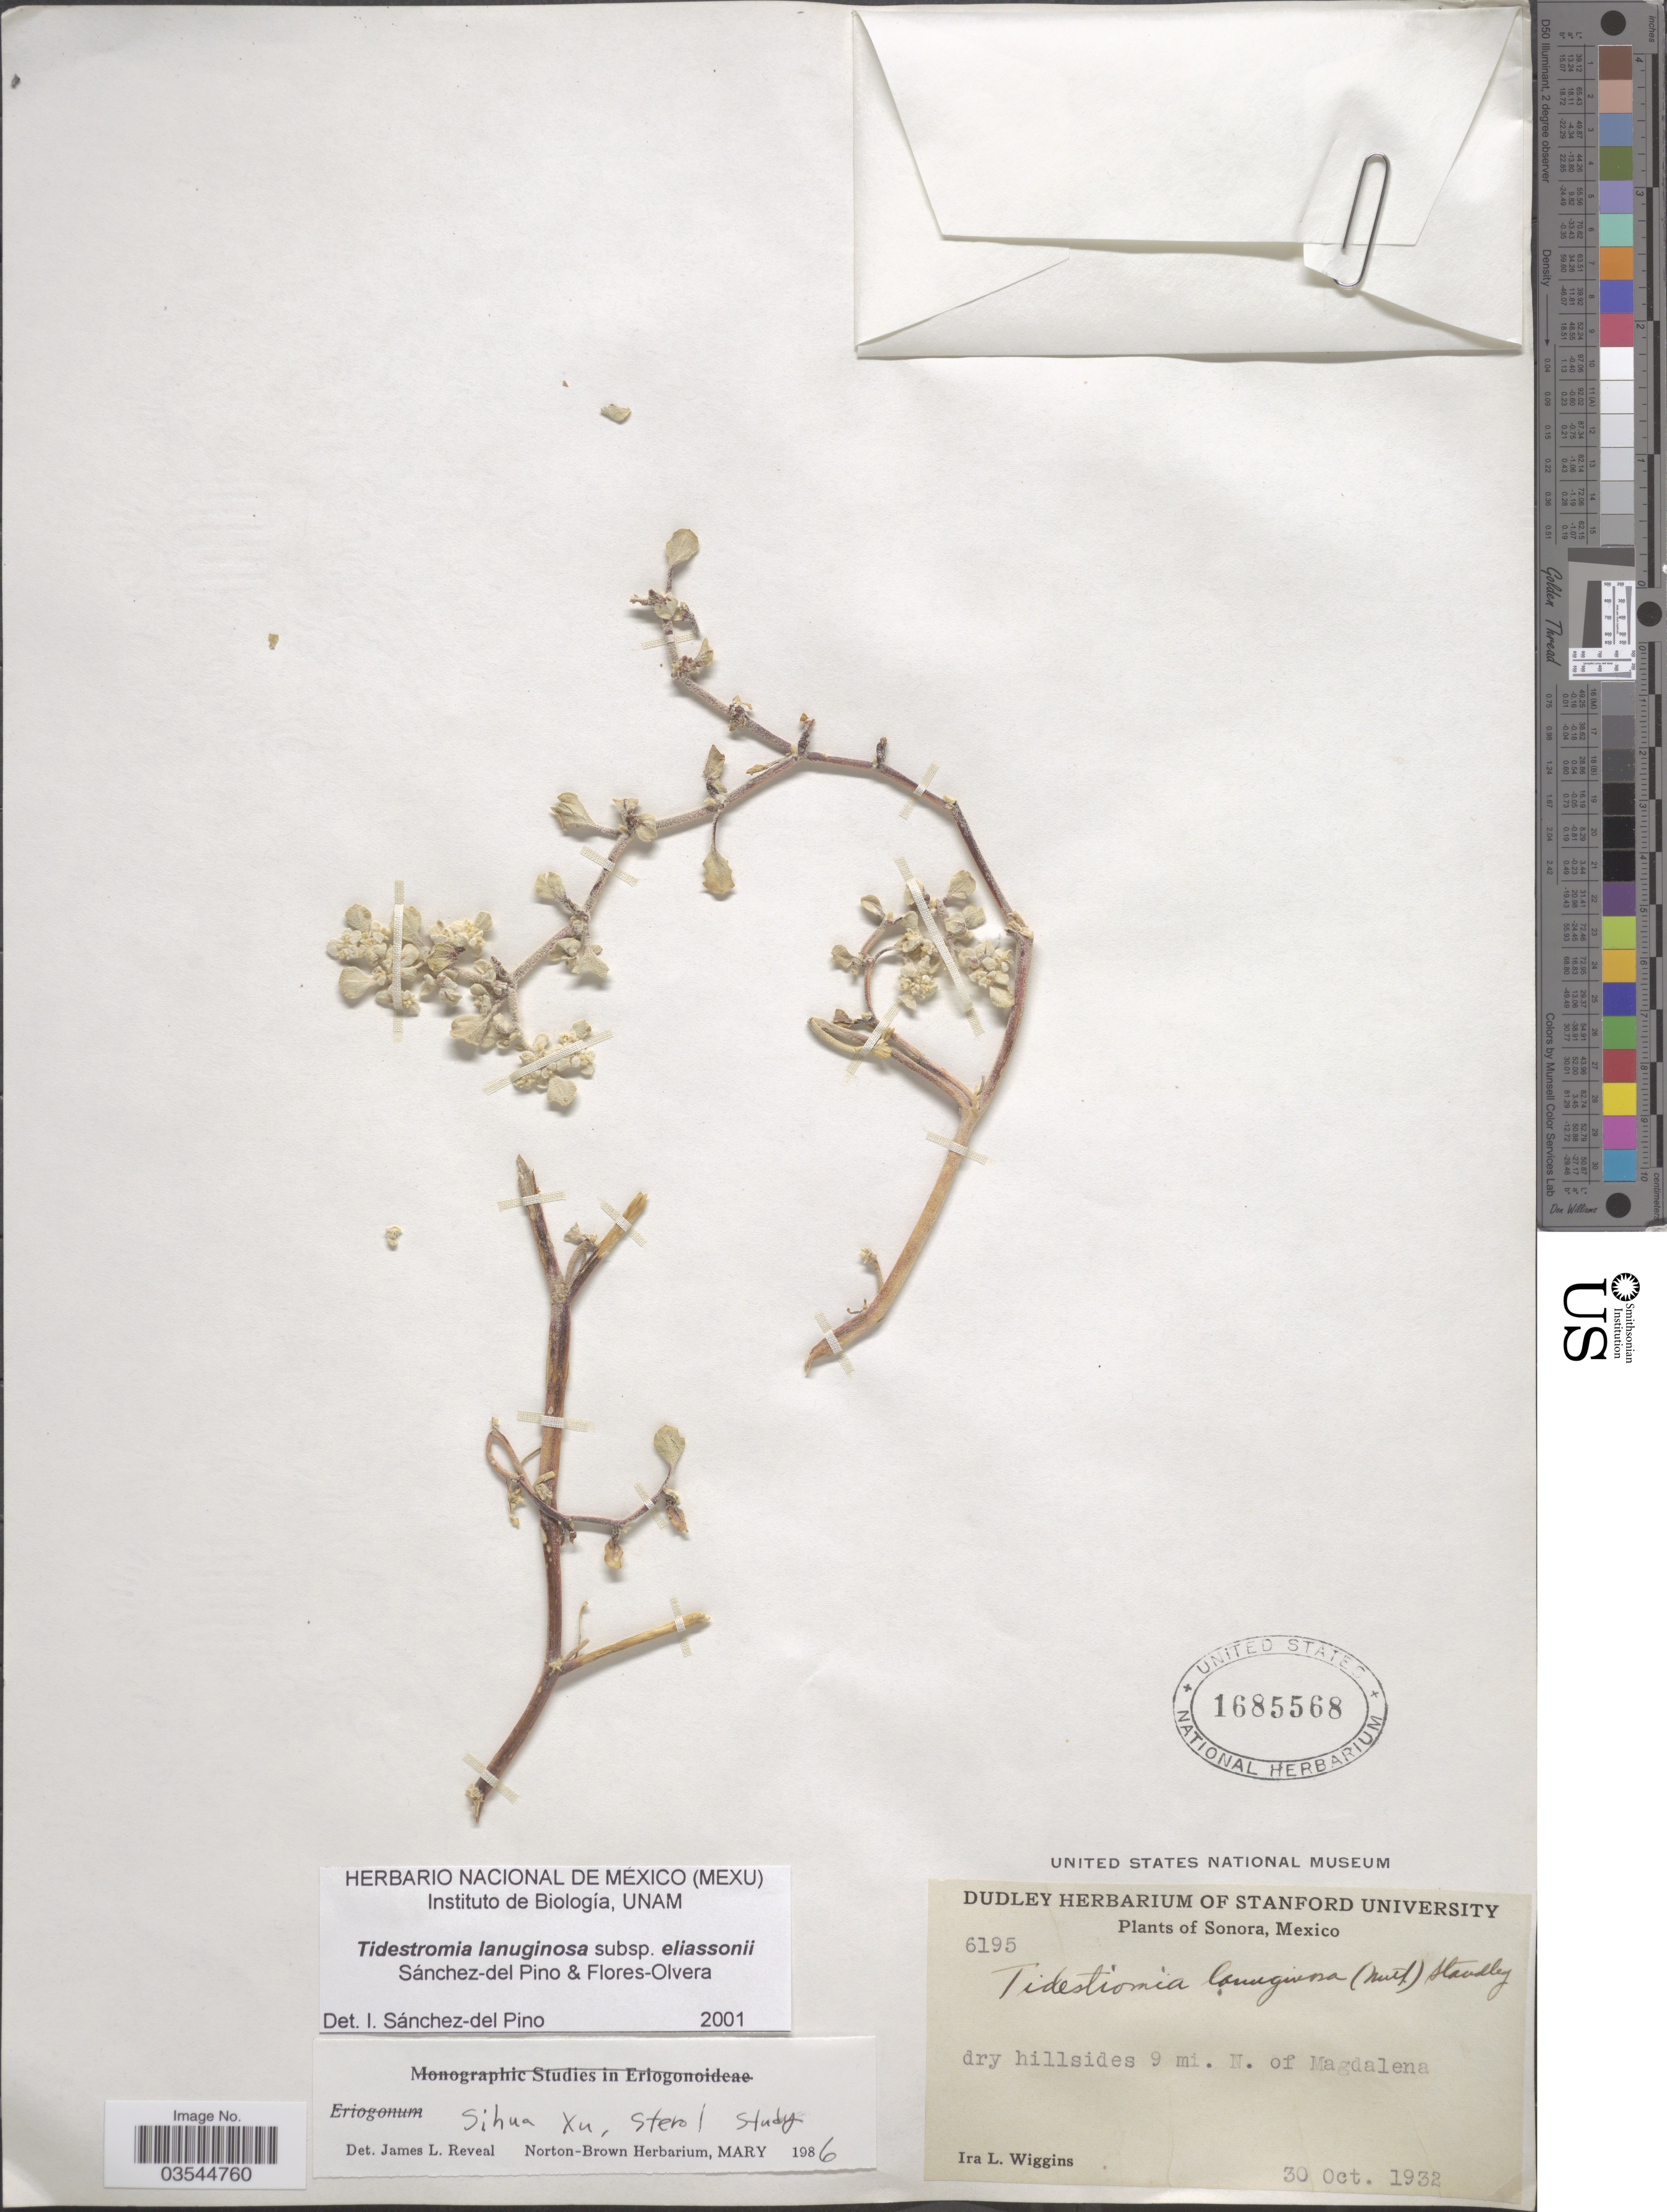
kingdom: Plantae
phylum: Tracheophyta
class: Magnoliopsida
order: Caryophyllales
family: Amaranthaceae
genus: Tidestromia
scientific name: Tidestromia lanuginosa subsp. eliassoniana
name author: Sánch. Pino & Flores Olv.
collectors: I. L. Wiggins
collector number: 6195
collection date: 1932-10-30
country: Mexico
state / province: Sonora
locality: Dry hillsides 9 mi. N. of Magdalena.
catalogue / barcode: US 1685568